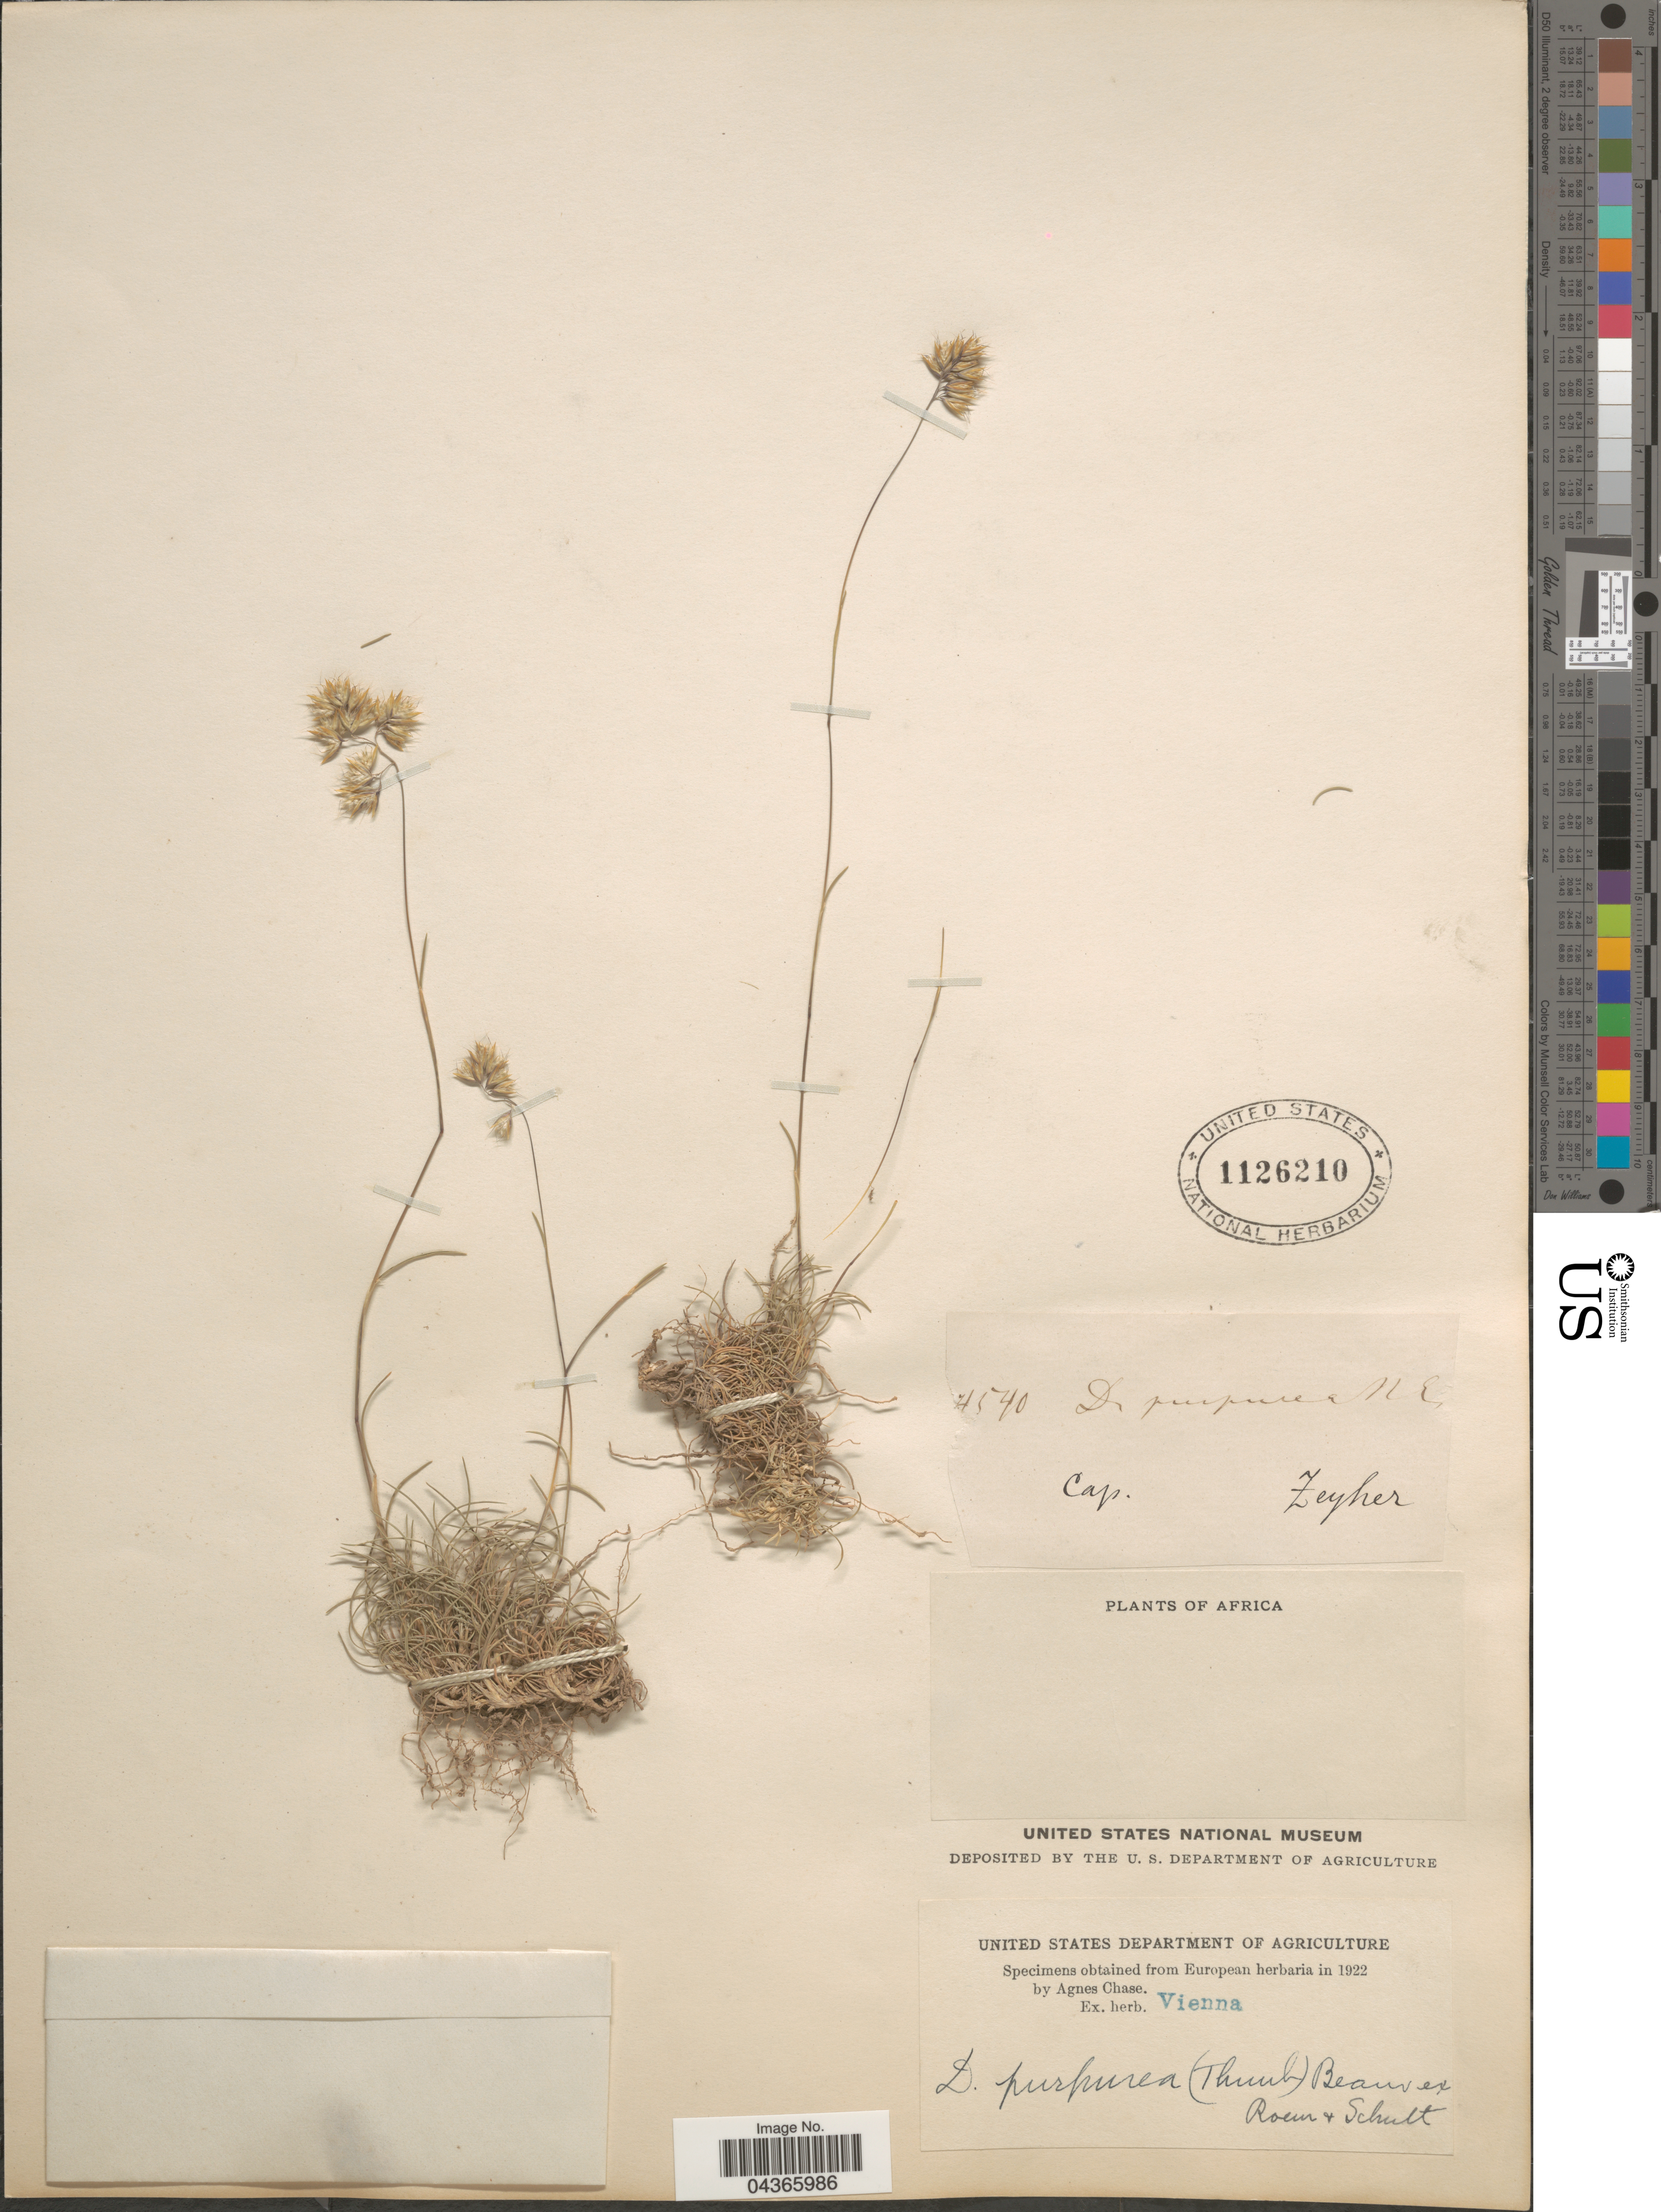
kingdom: Plantae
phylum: Tracheophyta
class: Liliopsida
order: Poales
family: Poaceae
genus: Tribolium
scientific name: Tribolium purpureum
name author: (L. f.) Verboom & H.P. Linder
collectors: -. Zeyher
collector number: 4540*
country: South Africa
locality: Africa. Cap.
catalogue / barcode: US 1126210